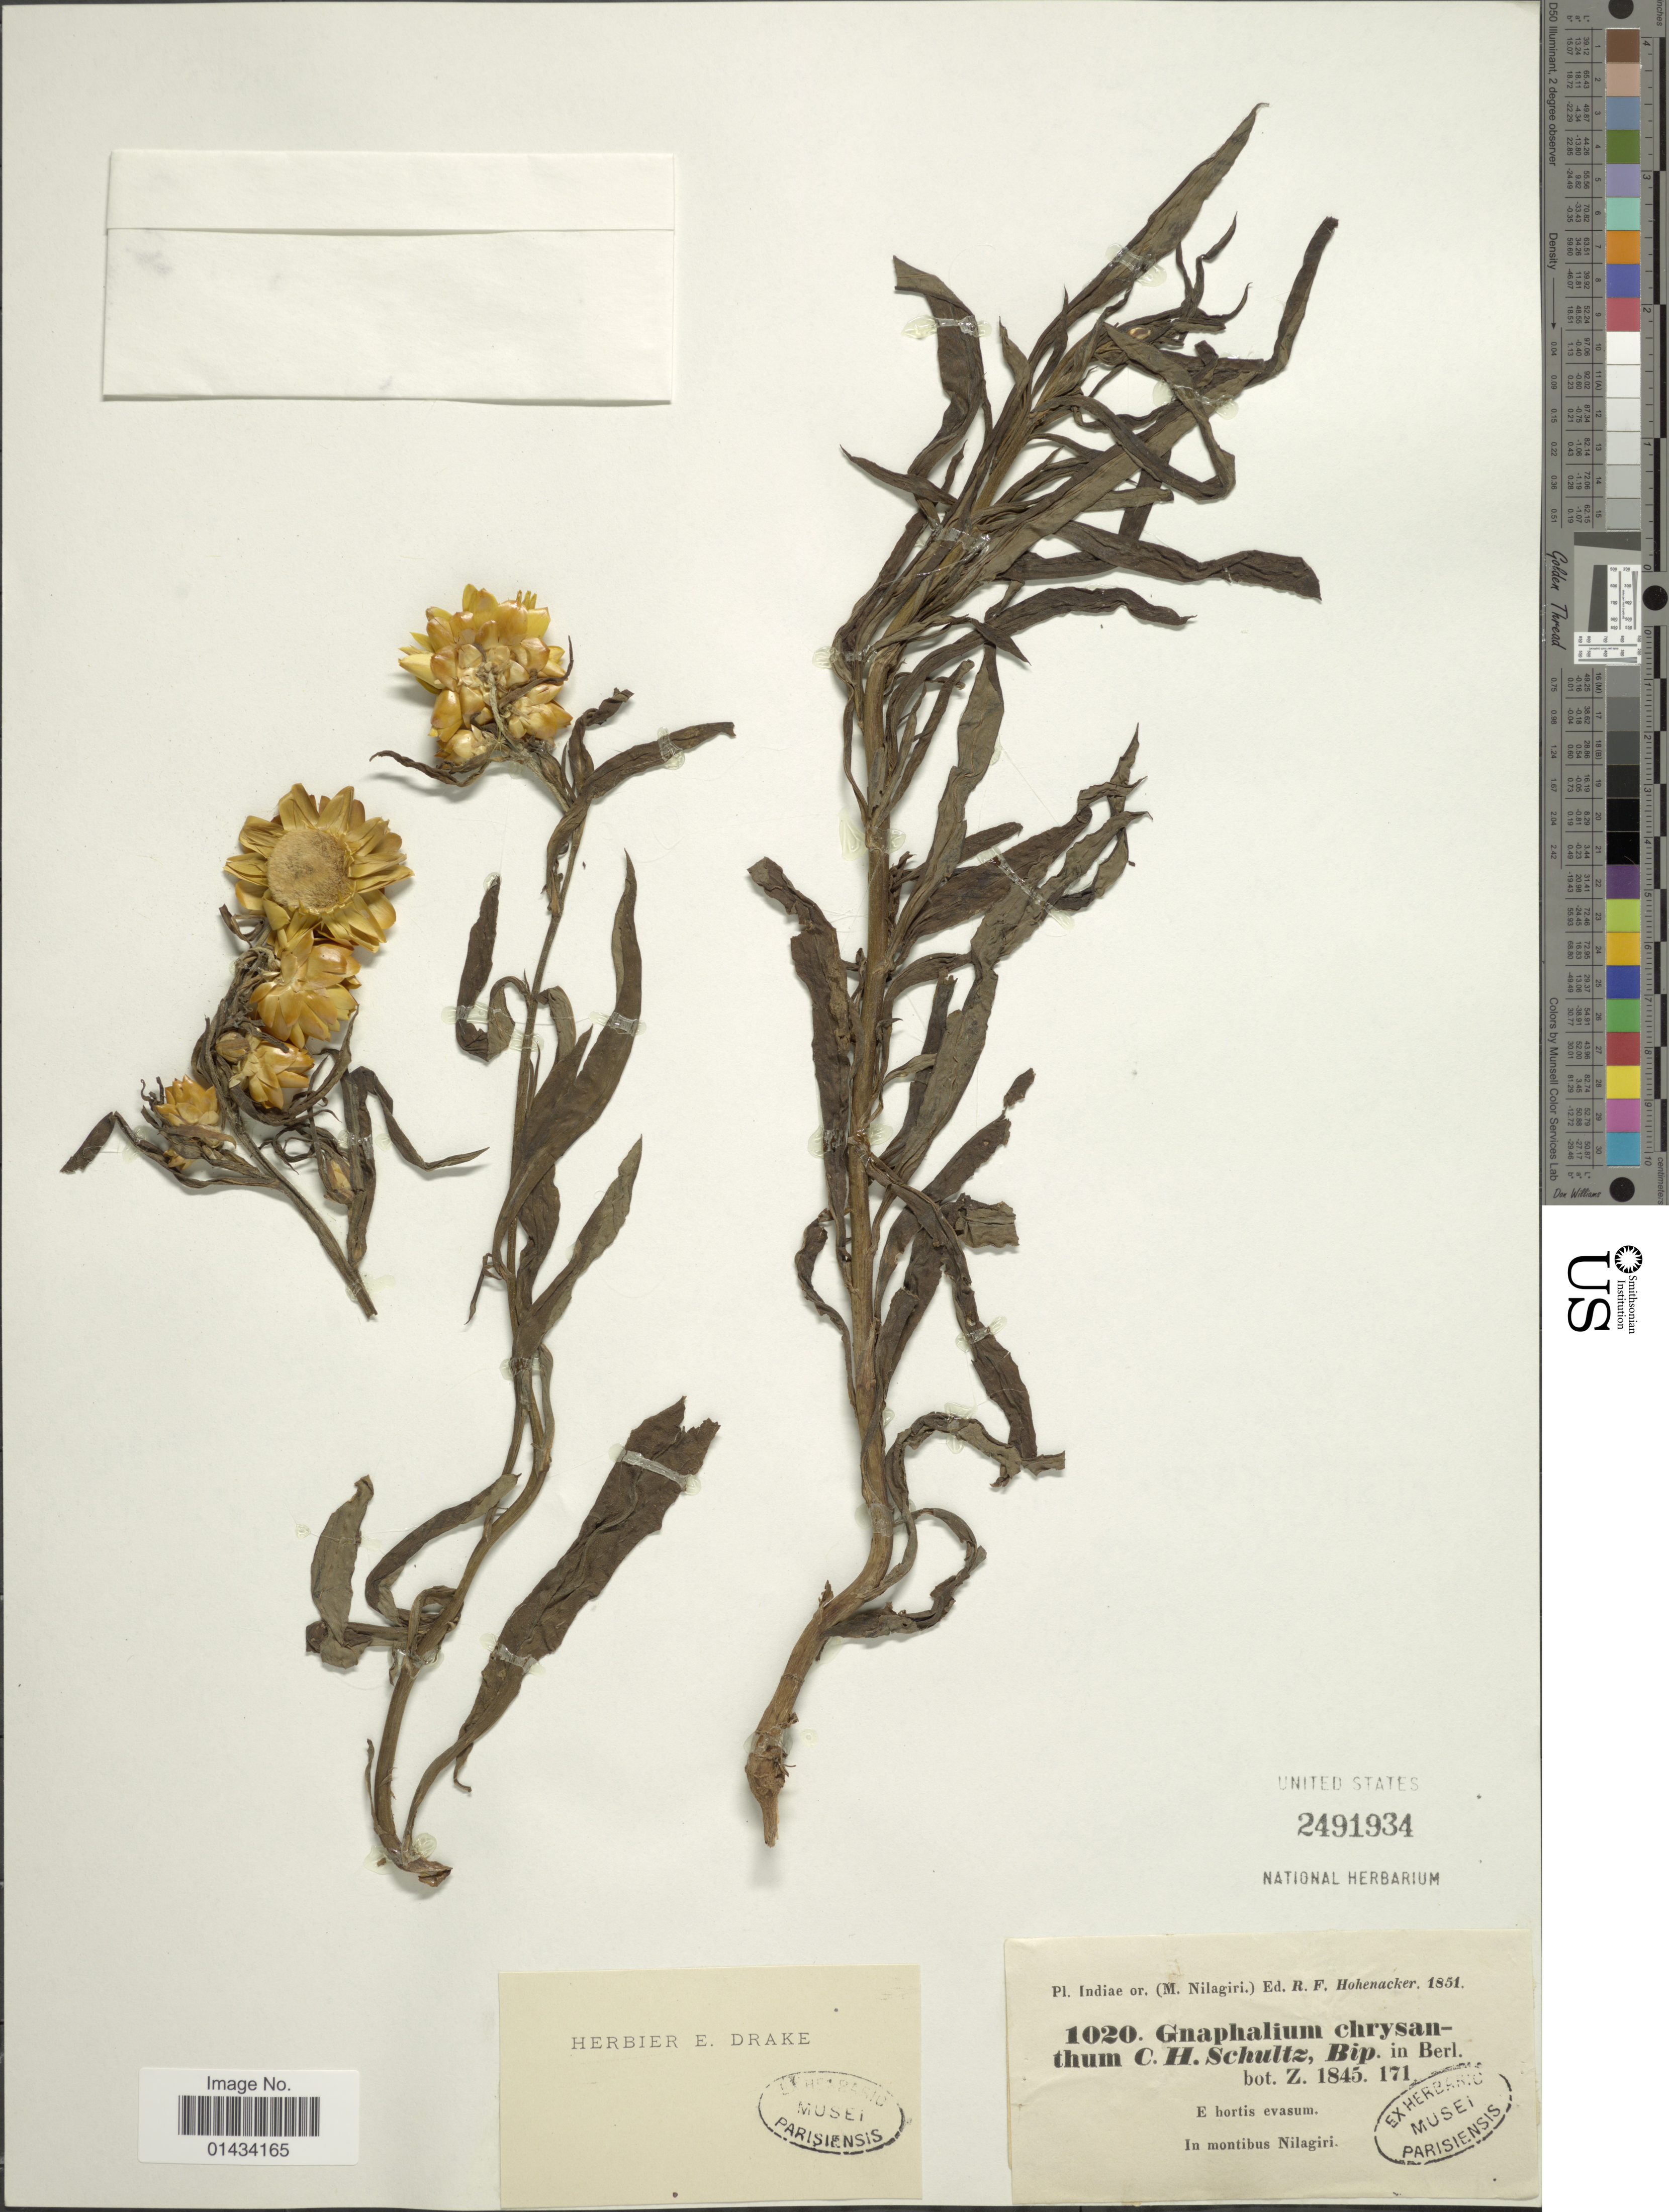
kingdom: Plantae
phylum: Tracheophyta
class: Magnoliopsida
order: Asterales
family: Asteraceae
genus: Xerochrysum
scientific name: Xerochrysum bracteatum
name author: (Vent.) Tzvelev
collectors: R. F. Hohenacker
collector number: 1020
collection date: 1845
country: India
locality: In montibus Nilagiri, Indiae or (M. Nilagiri)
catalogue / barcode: US 2491934